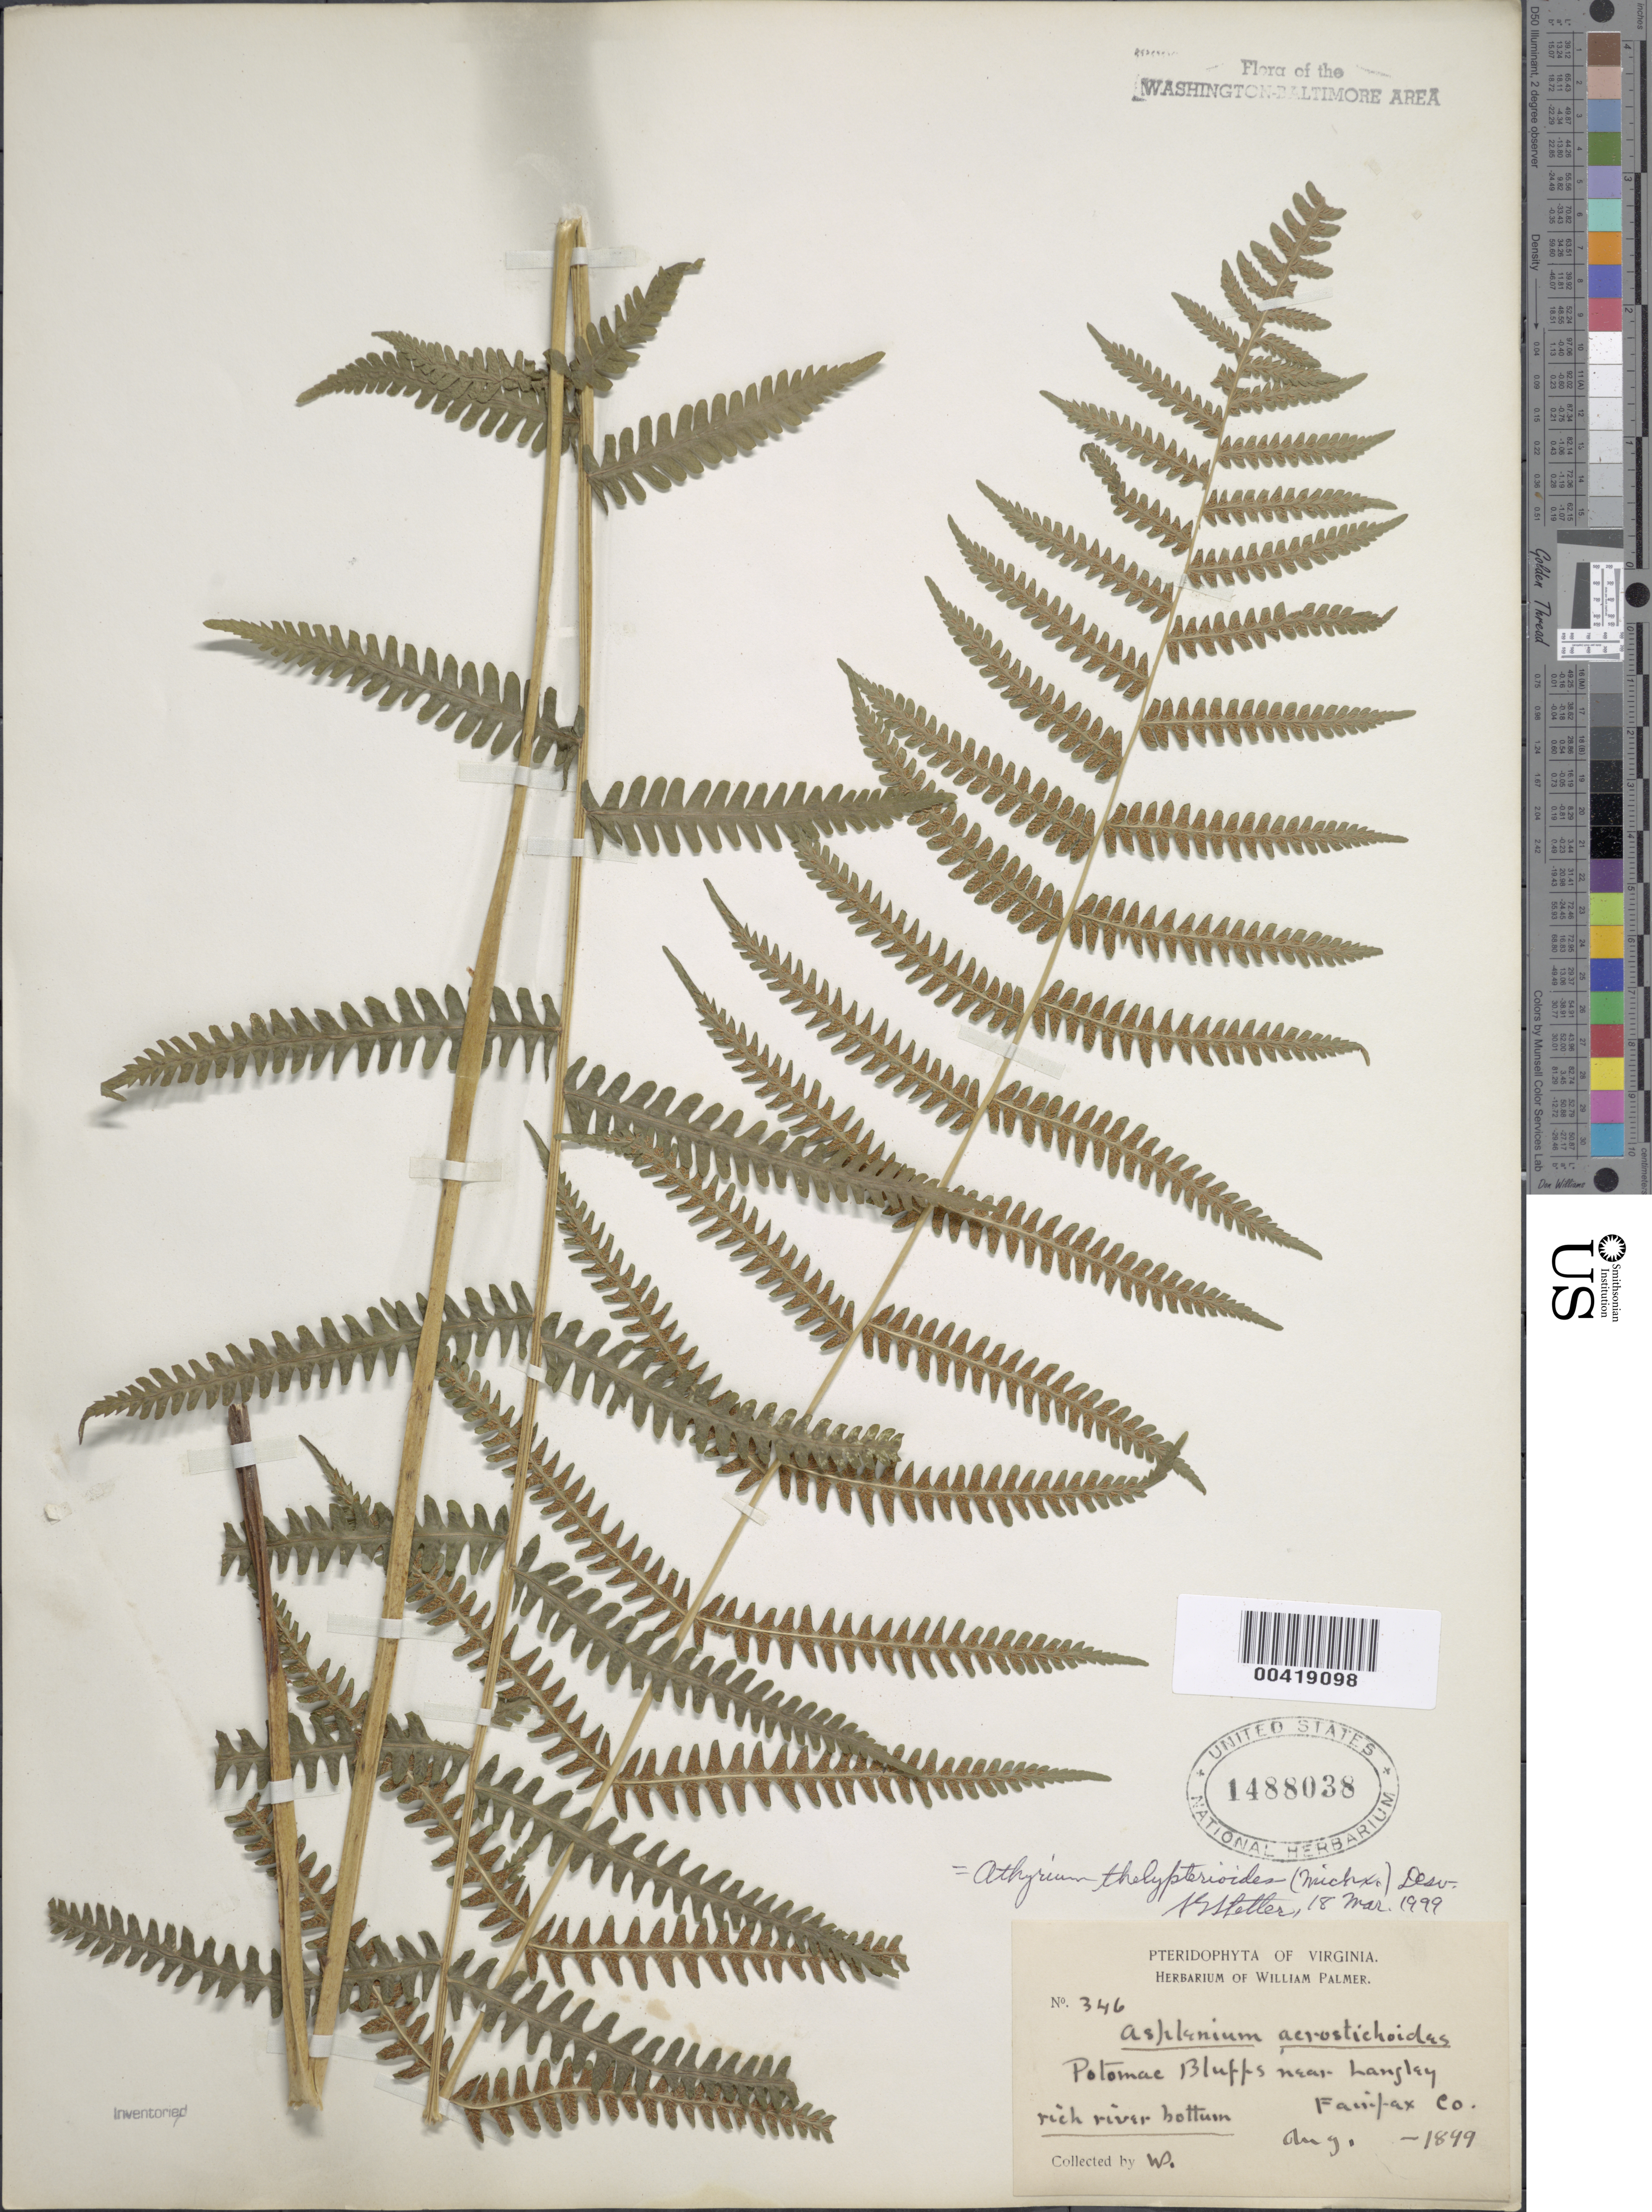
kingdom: Plantae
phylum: Tracheophyta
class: Polypodiopsida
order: Polypodiales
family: Athyriaceae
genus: Deparia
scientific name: Deparia acrostichoides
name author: (Sw.) M. Kato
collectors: W. Palmer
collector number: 346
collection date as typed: Aug 1899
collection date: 1899-08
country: United States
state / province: Virginia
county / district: Fairfax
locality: Potomac Bluffs, Langley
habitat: Rich river bottom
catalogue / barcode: US 1488038